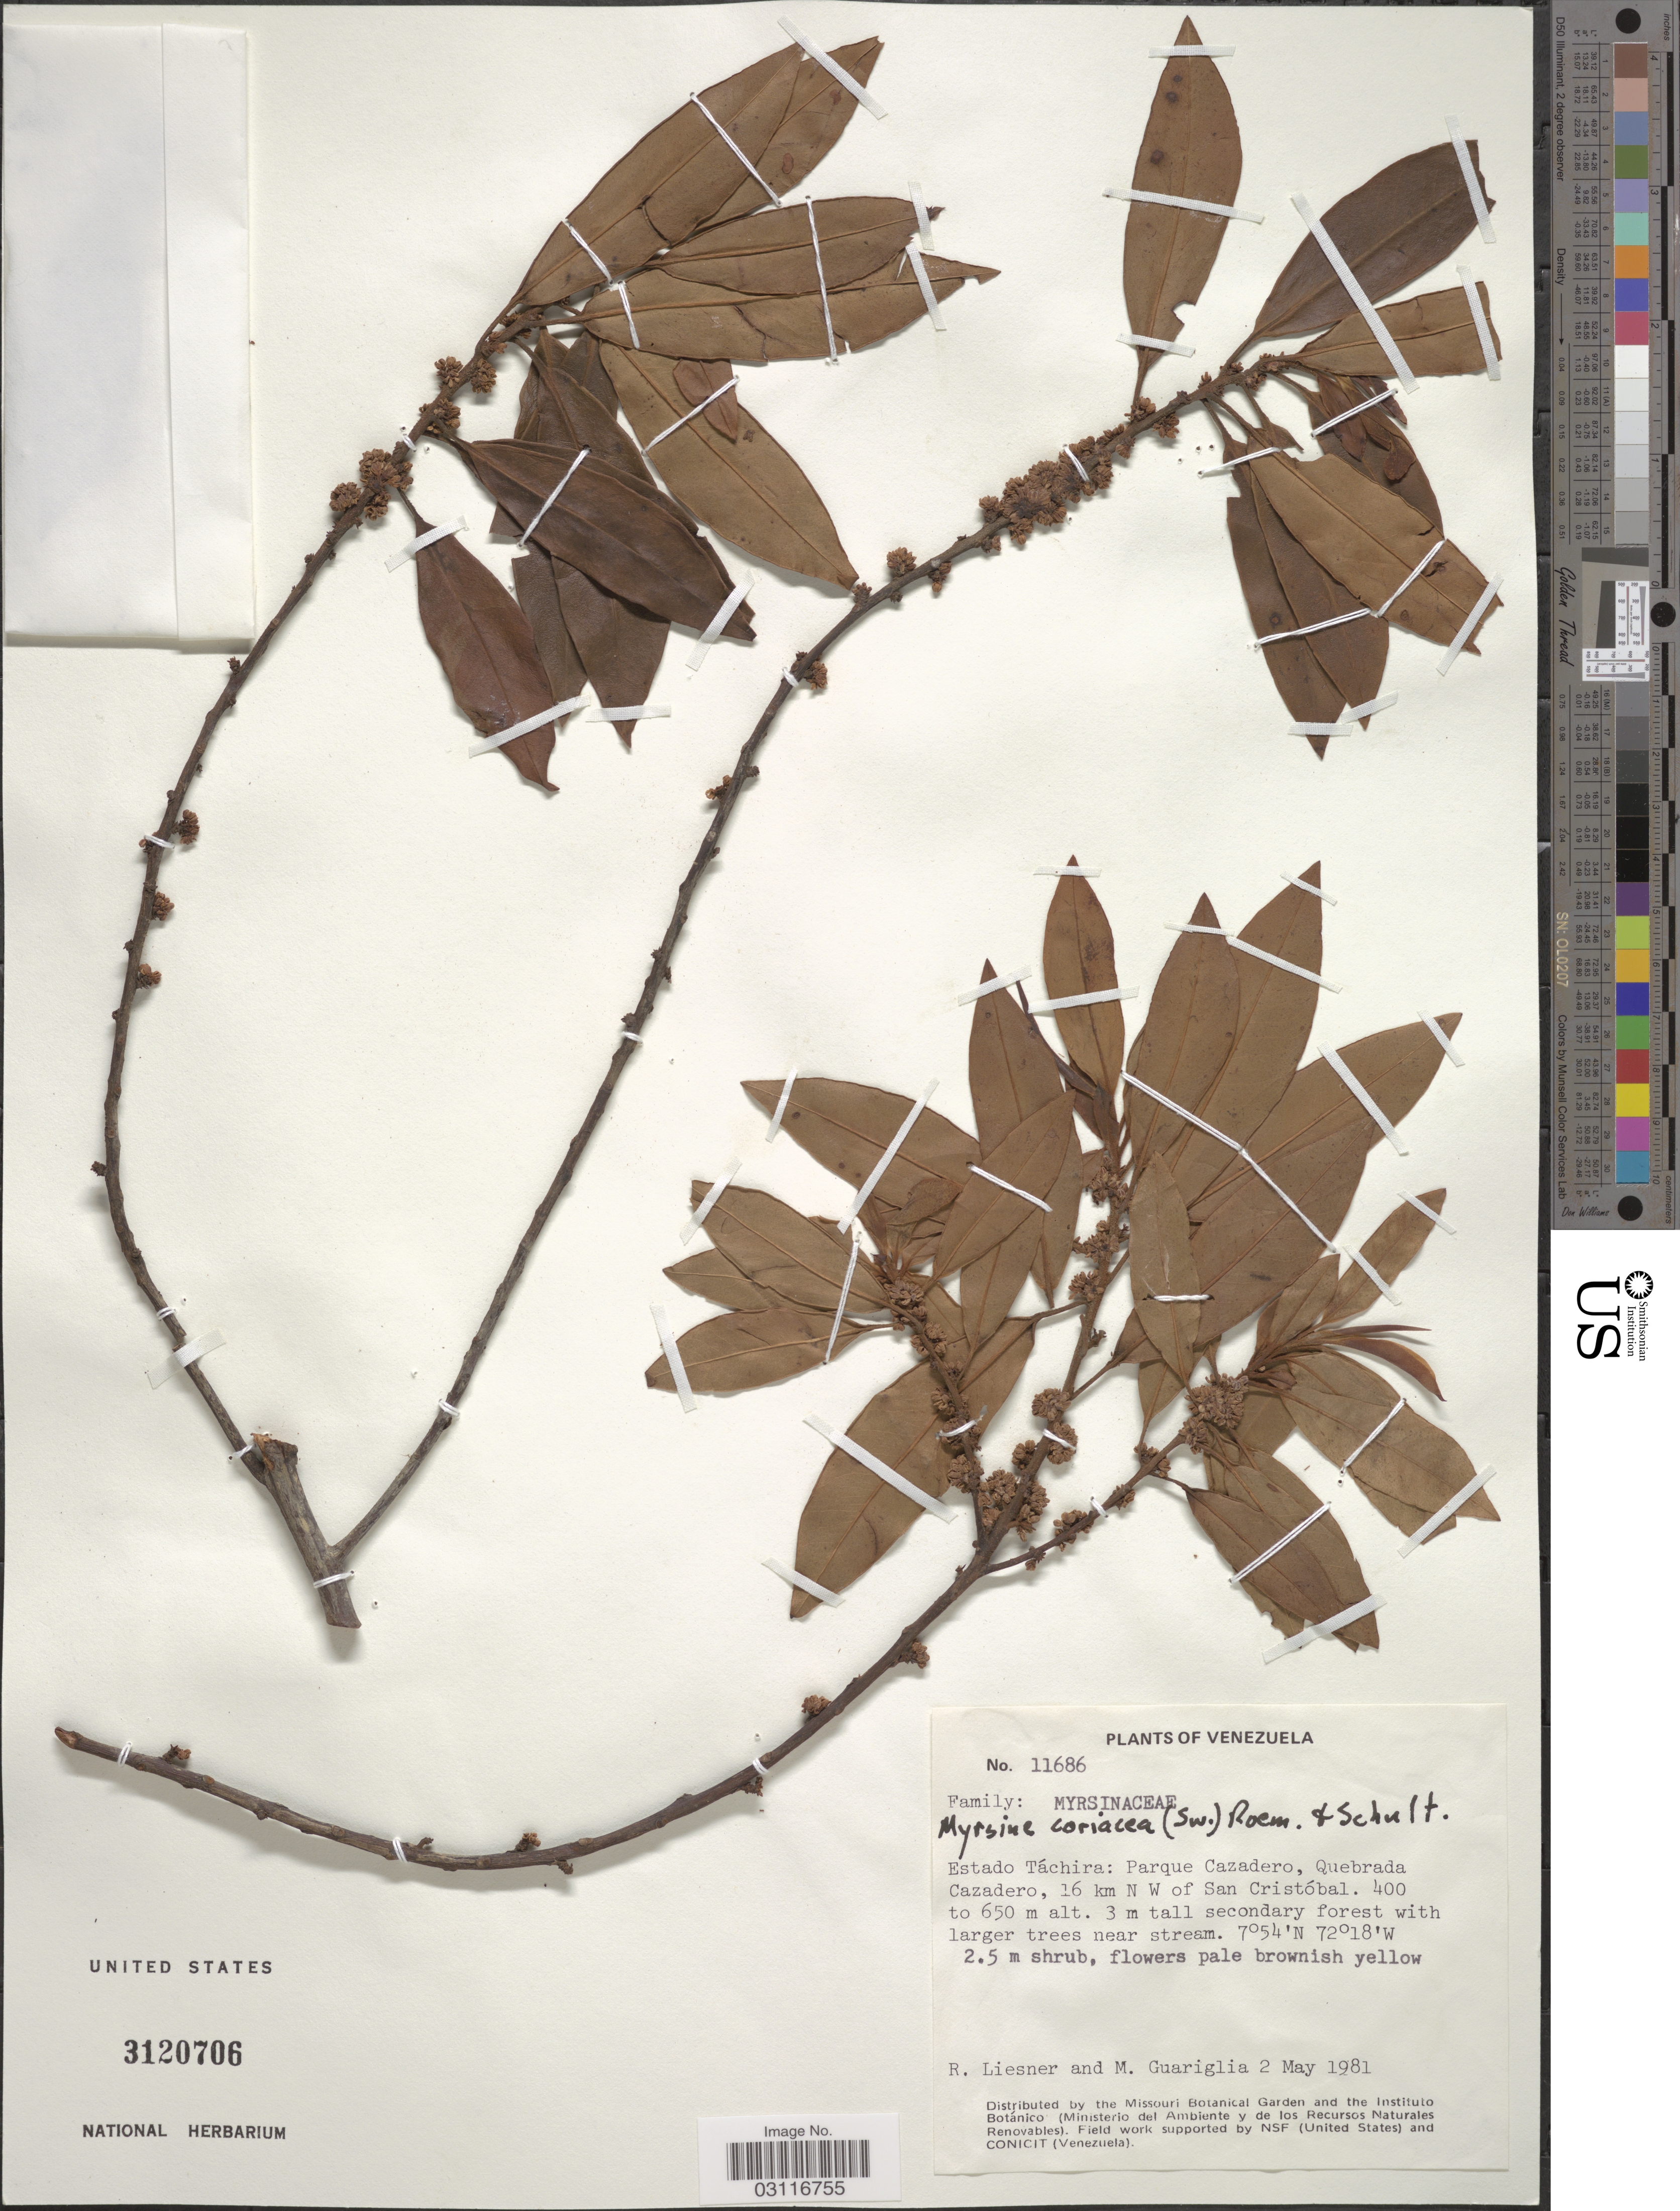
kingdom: Plantae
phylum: Tracheophyta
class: Magnoliopsida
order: Ericales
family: Primulaceae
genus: Myrsine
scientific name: Myrsine coriacea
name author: (Sw.) R. Br. ex Roem. & Schult.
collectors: R. L. Liesner & M. Guariglia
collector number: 11686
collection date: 1981-05-02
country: Venezuela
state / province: Tachira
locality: Parque Cazadero, Quebrada Cazadero, 16 km N W of San Cristóbal.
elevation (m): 400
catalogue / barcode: US 3120706